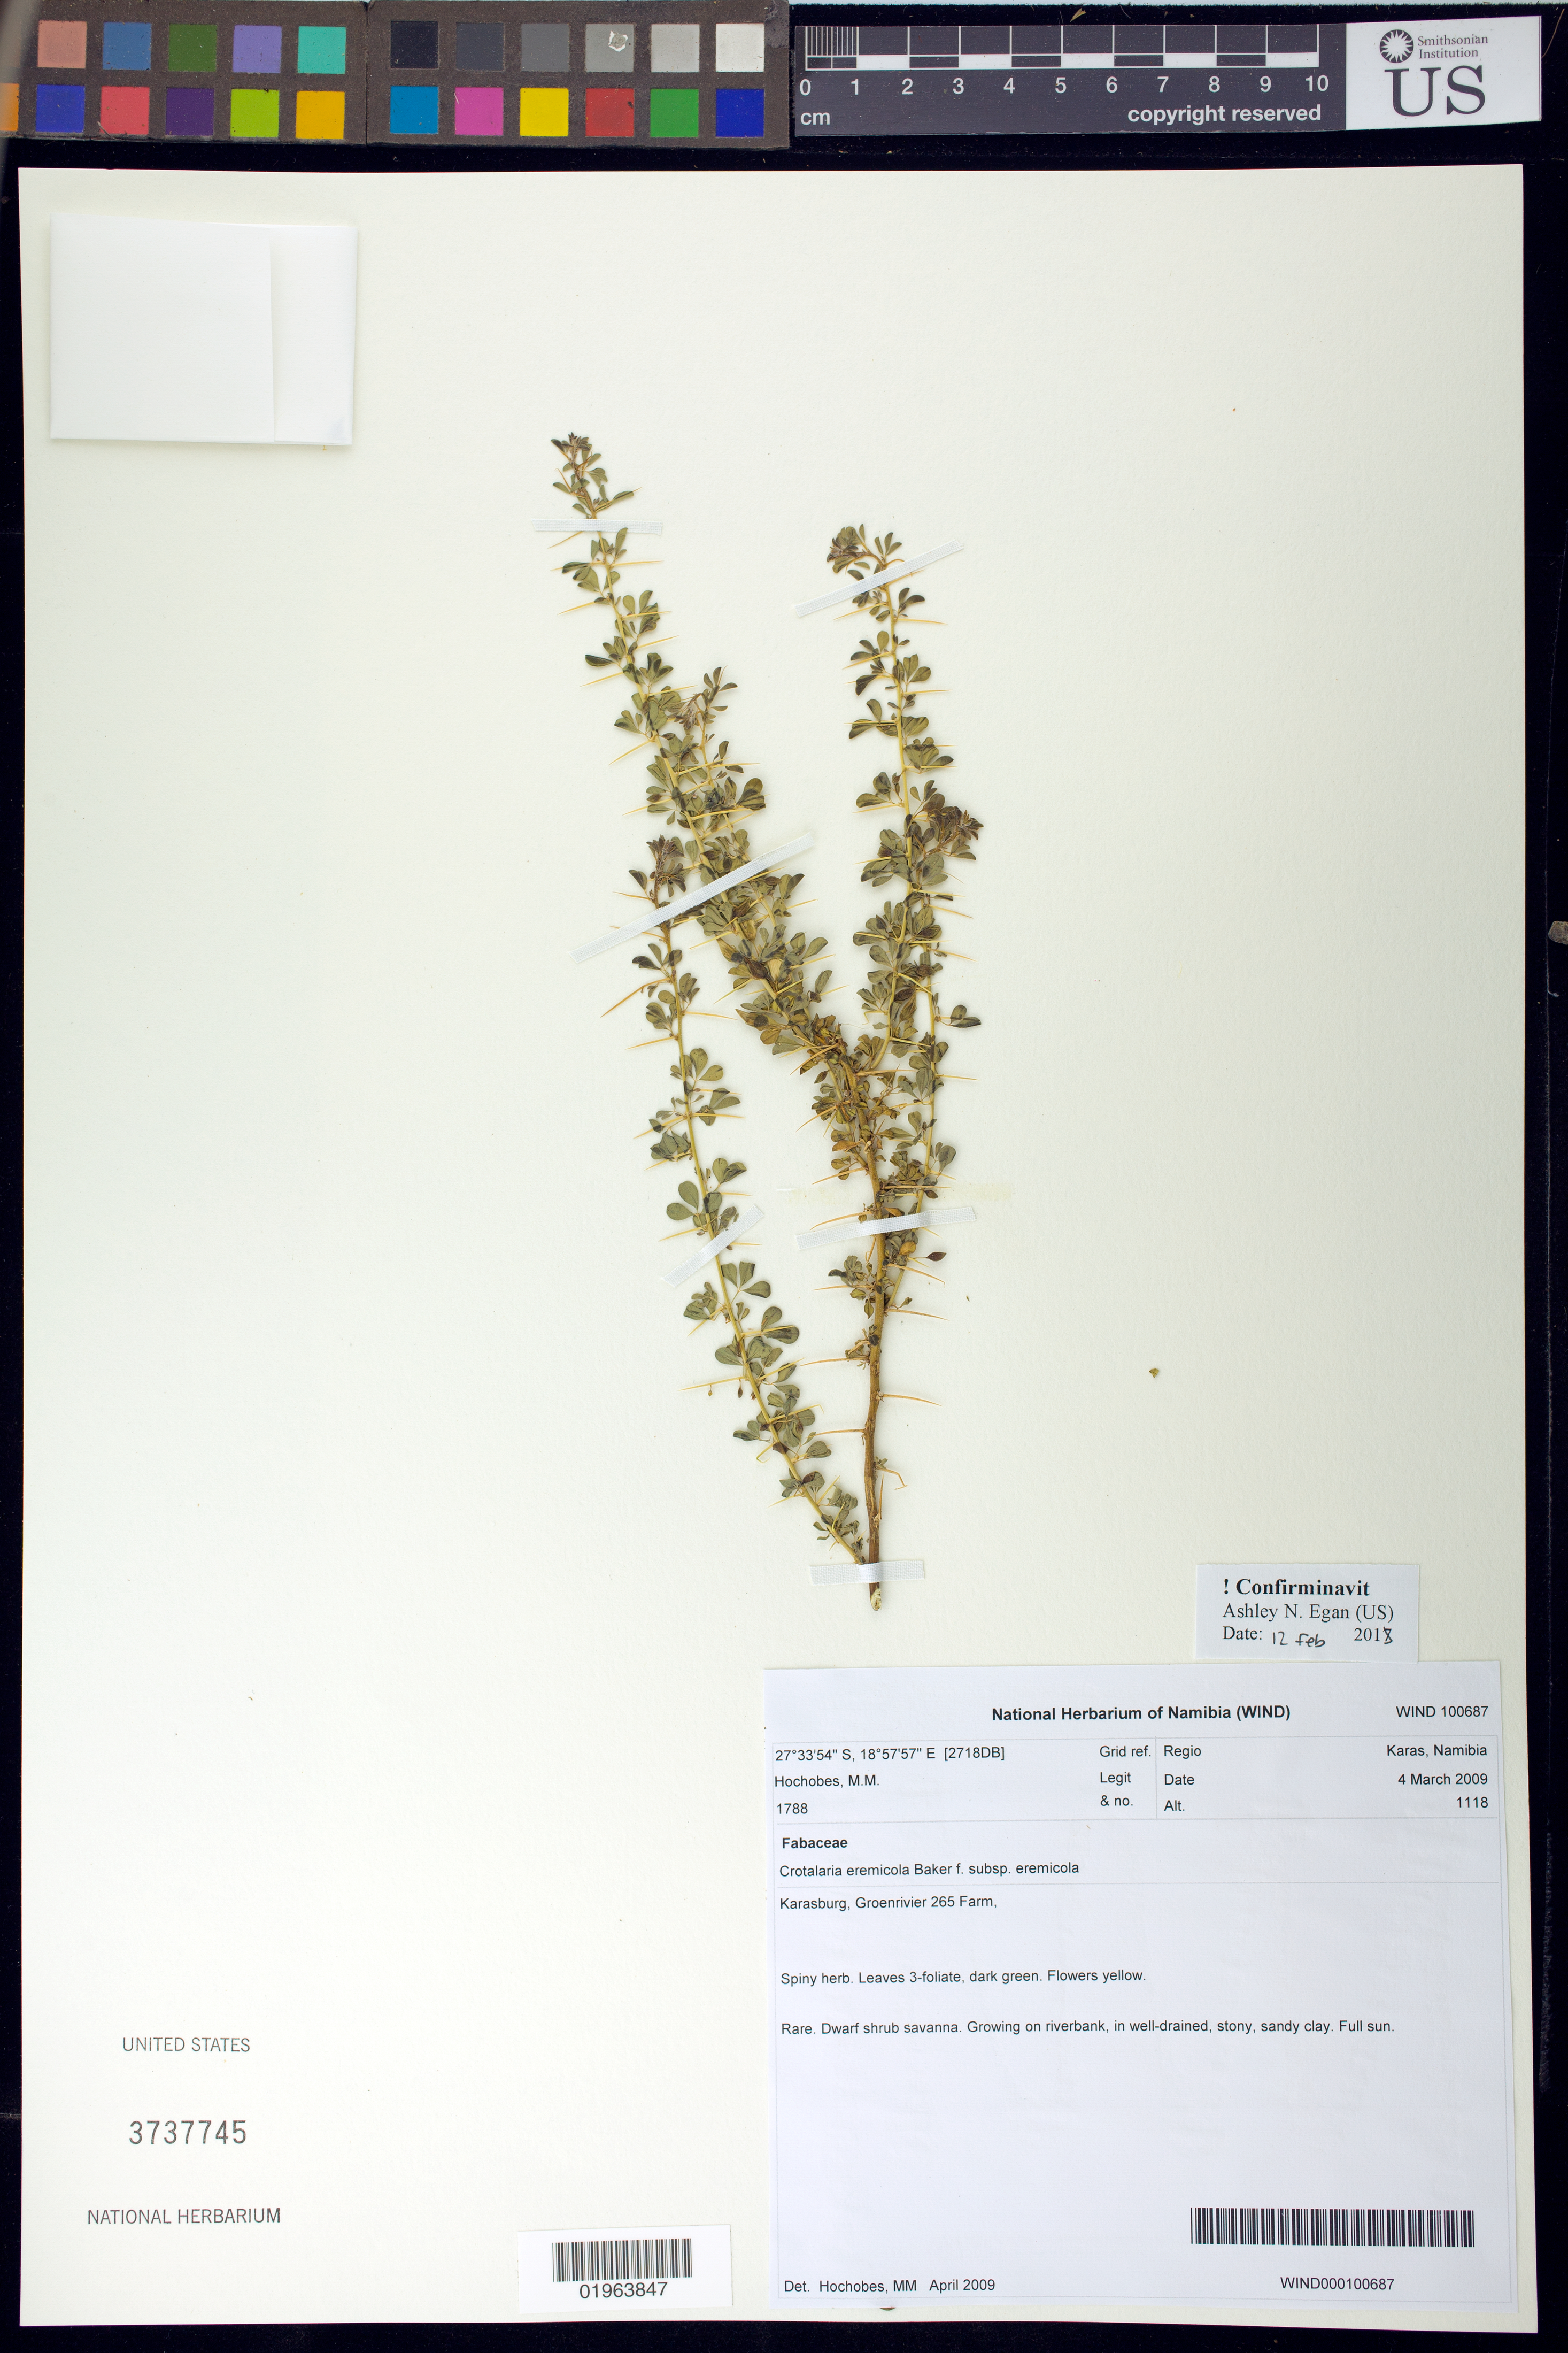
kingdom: Plantae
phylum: Tracheophyta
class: Magnoliopsida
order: Fabales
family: Fabaceae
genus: Crotalaria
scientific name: Crotalaria eremicola subsp. eremicola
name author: Baker f.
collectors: M. Hochobes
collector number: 1788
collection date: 2009-03-04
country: Namibia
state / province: Karas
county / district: Karasburg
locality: Groenriver 265 Farm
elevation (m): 1118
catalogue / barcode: US 3737745